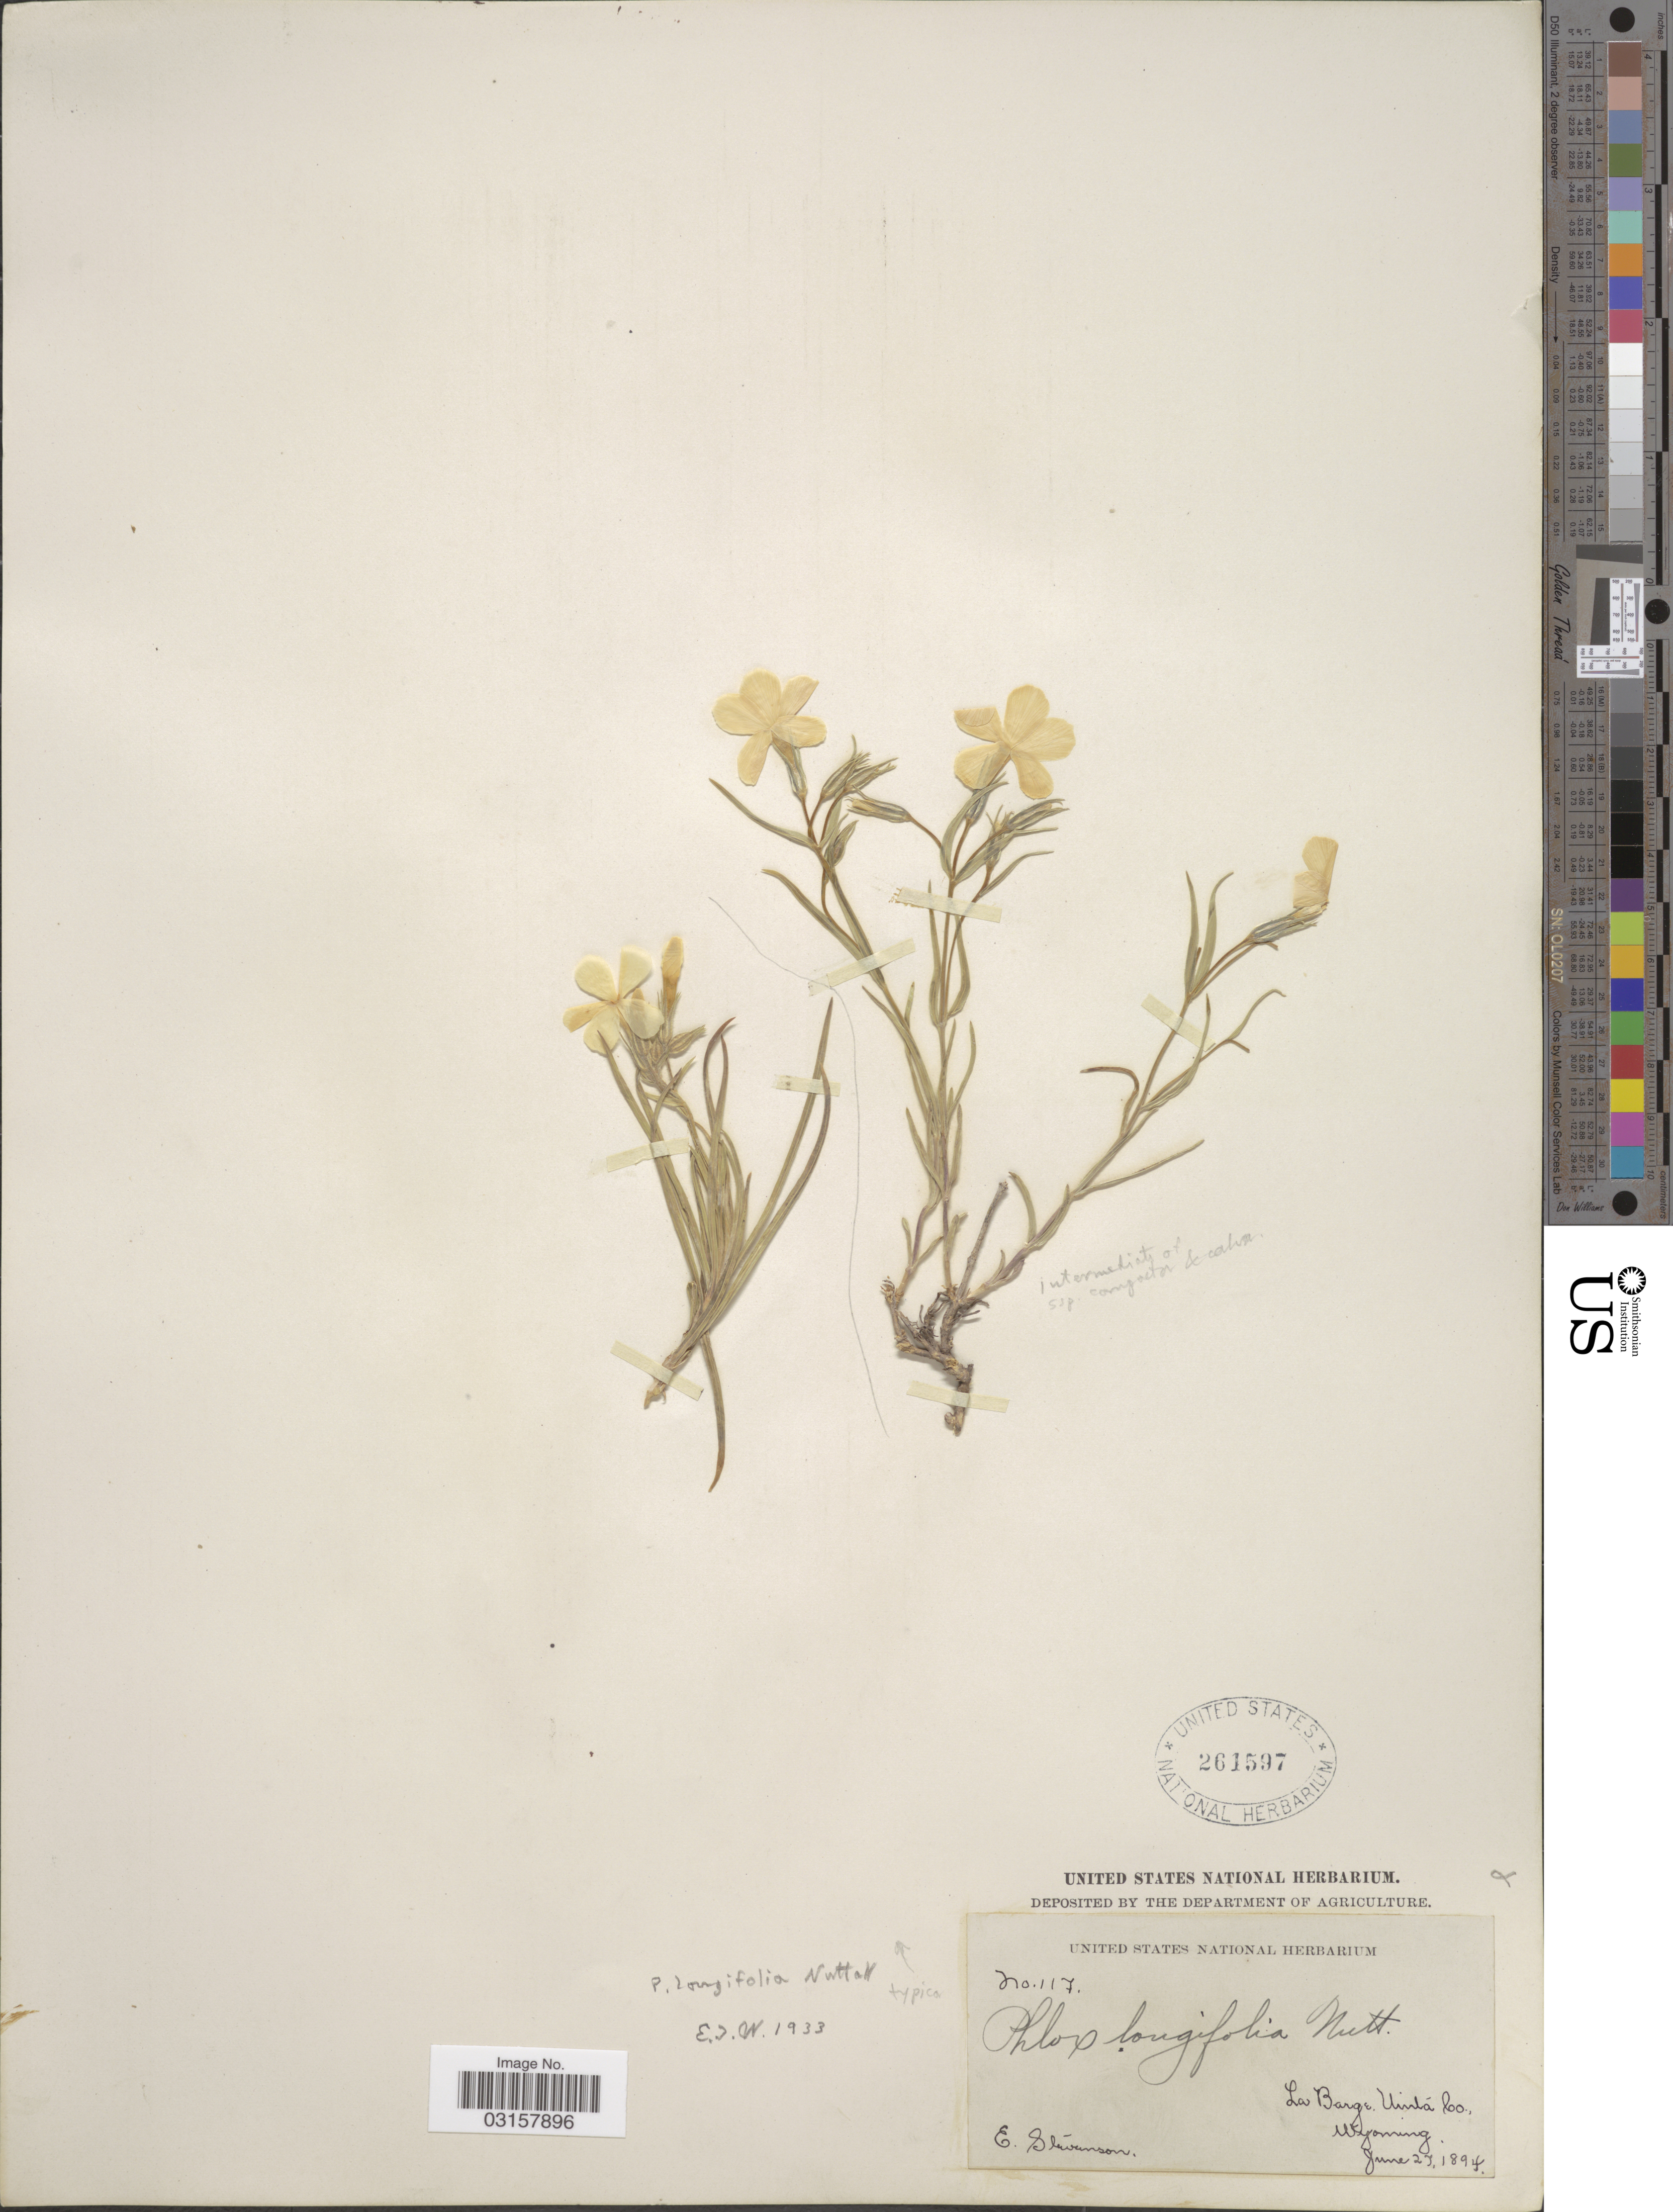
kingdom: Plantae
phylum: Tracheophyta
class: Magnoliopsida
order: Ericales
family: Polemoniaceae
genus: Phlox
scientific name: Phlox longifolia subsp. longifolia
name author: Nutt.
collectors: E. Stevenson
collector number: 117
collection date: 1894-06-27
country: United States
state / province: Wyoming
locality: La Barge, Uinta Co.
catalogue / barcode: US 261597